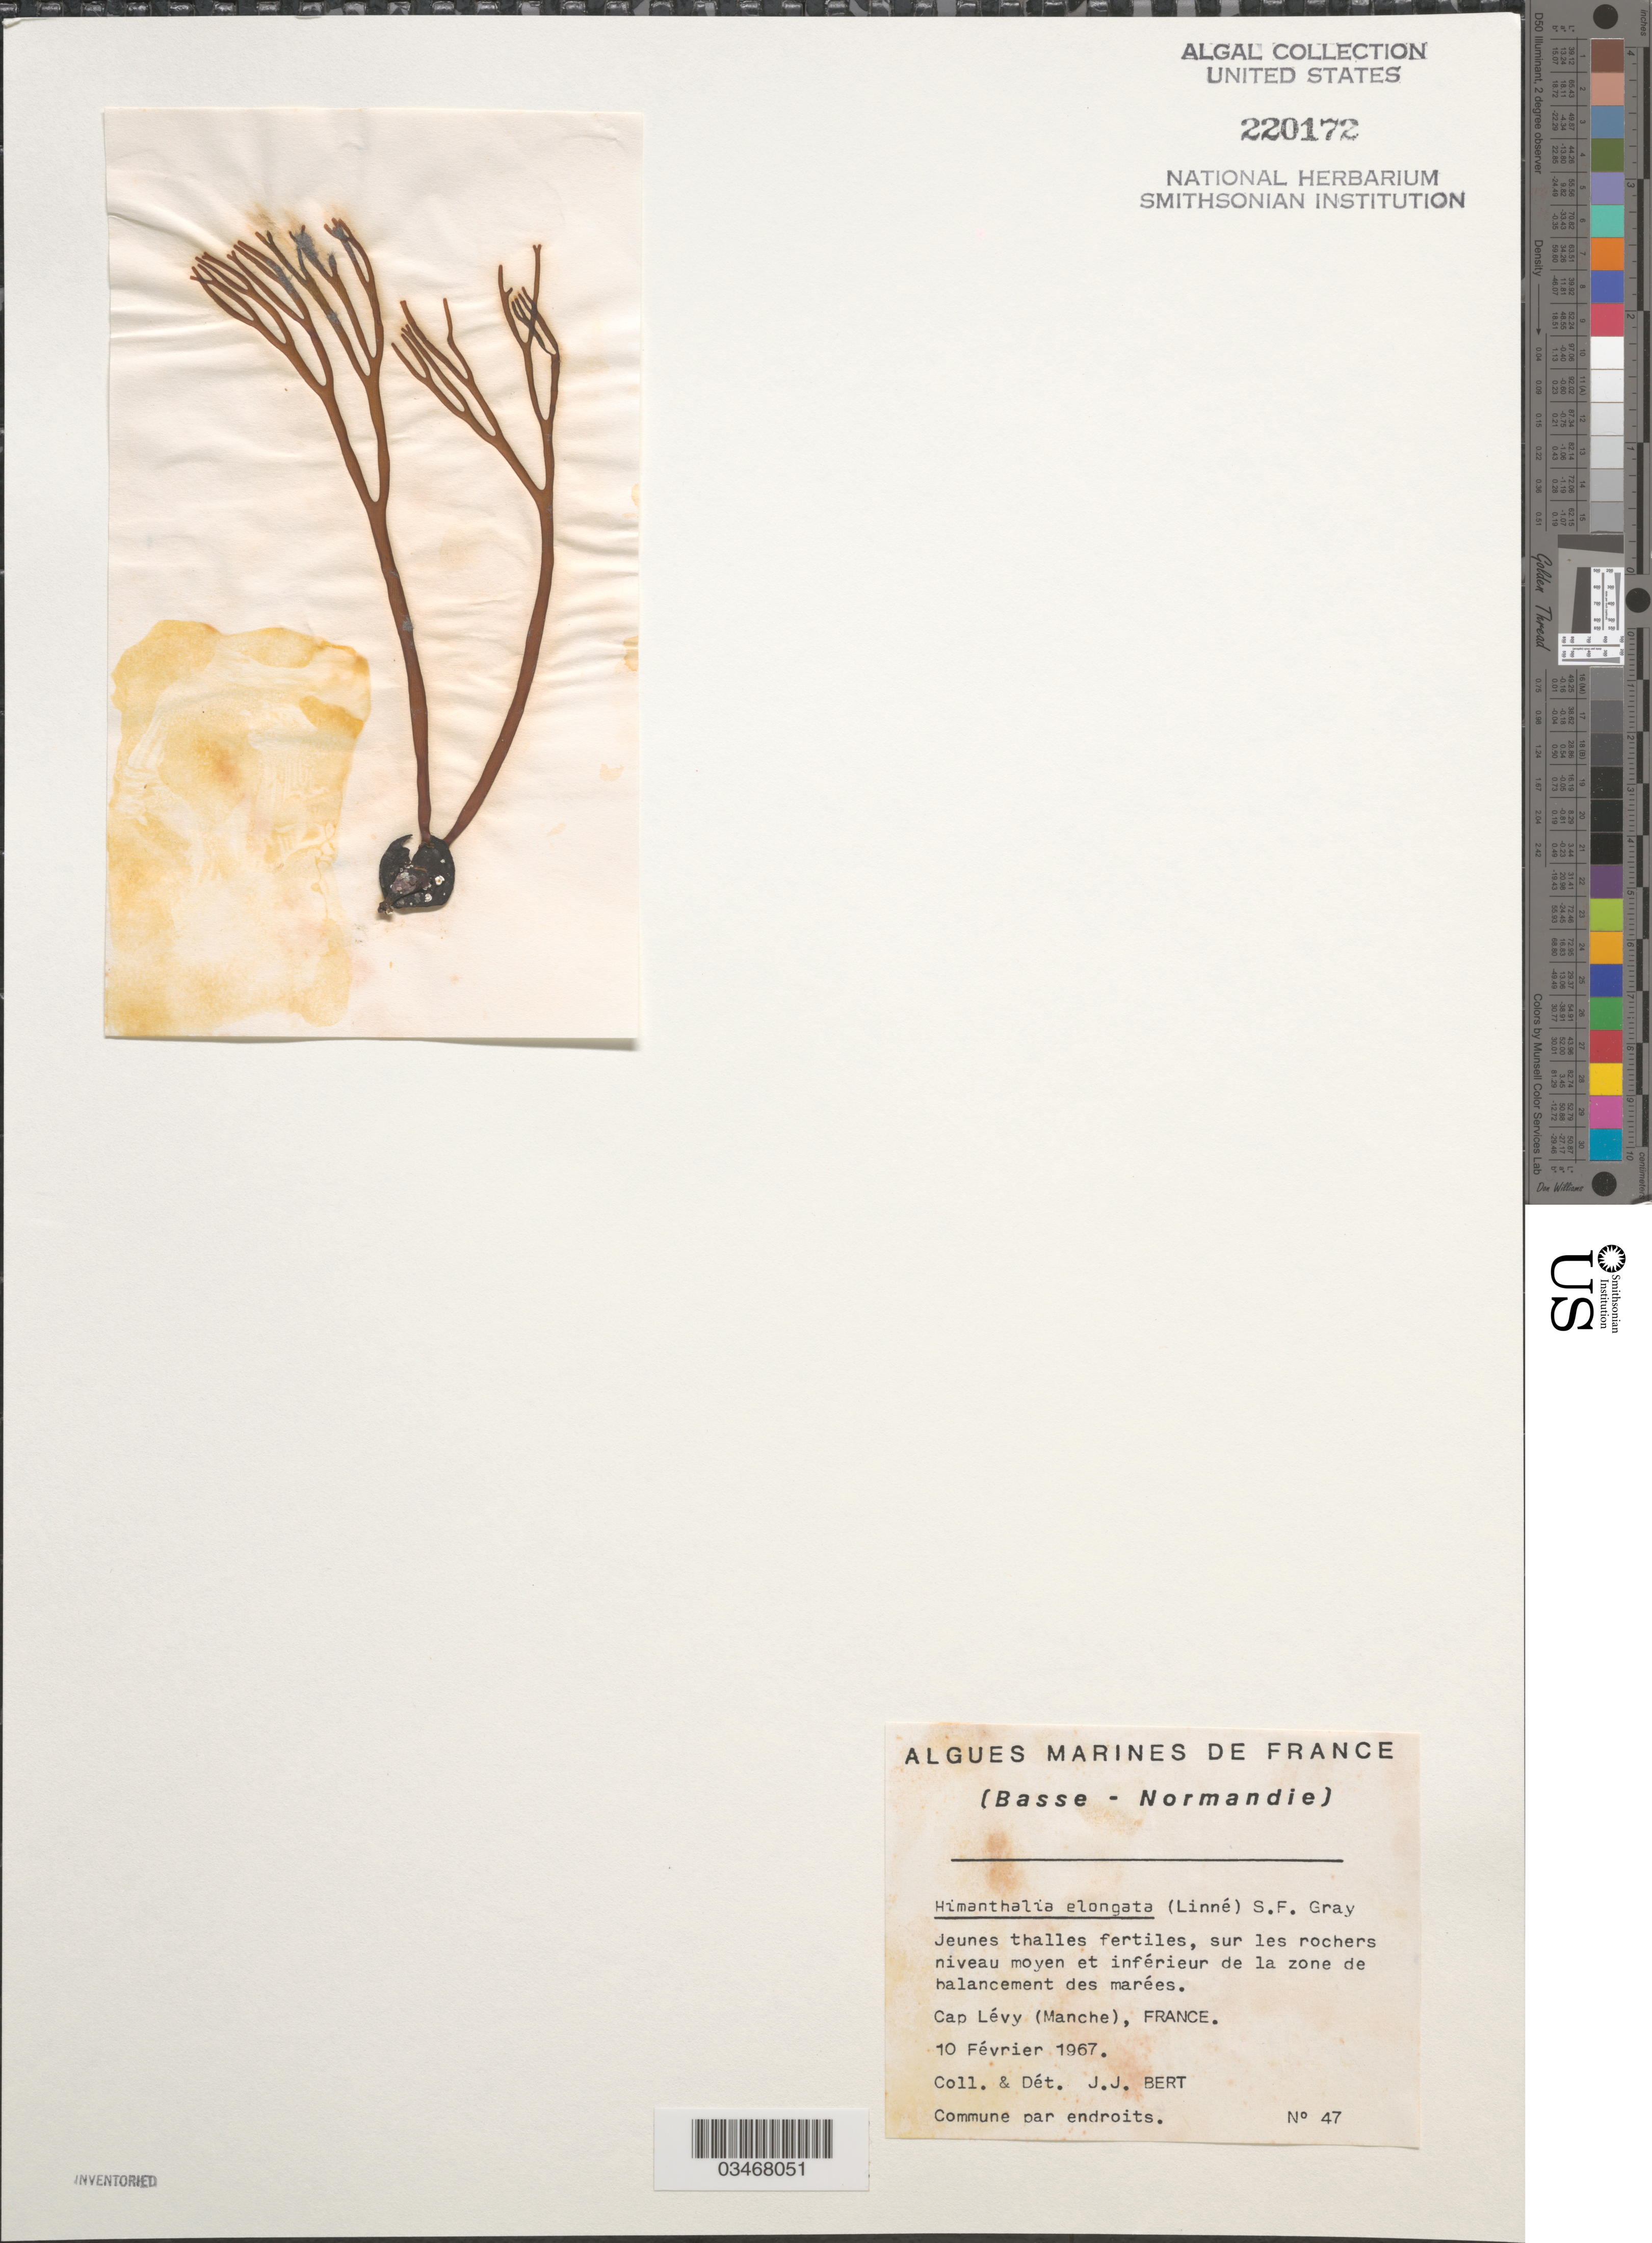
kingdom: Chromista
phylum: Ochrophyta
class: Phaeophyceae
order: Fucales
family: Himanthaliaceae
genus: Himanthalia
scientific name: Himanthalia elongata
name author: (L.) S.F. Gray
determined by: Ballantine, D. L.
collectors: J. Bert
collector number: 47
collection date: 1967-02-10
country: France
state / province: Normandie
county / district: Manche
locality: Cap Levy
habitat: Jeunes thalles fertiles, sur les rochers niveau moyen et inferieur de la zone de balancement des marees.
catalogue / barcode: US 220172